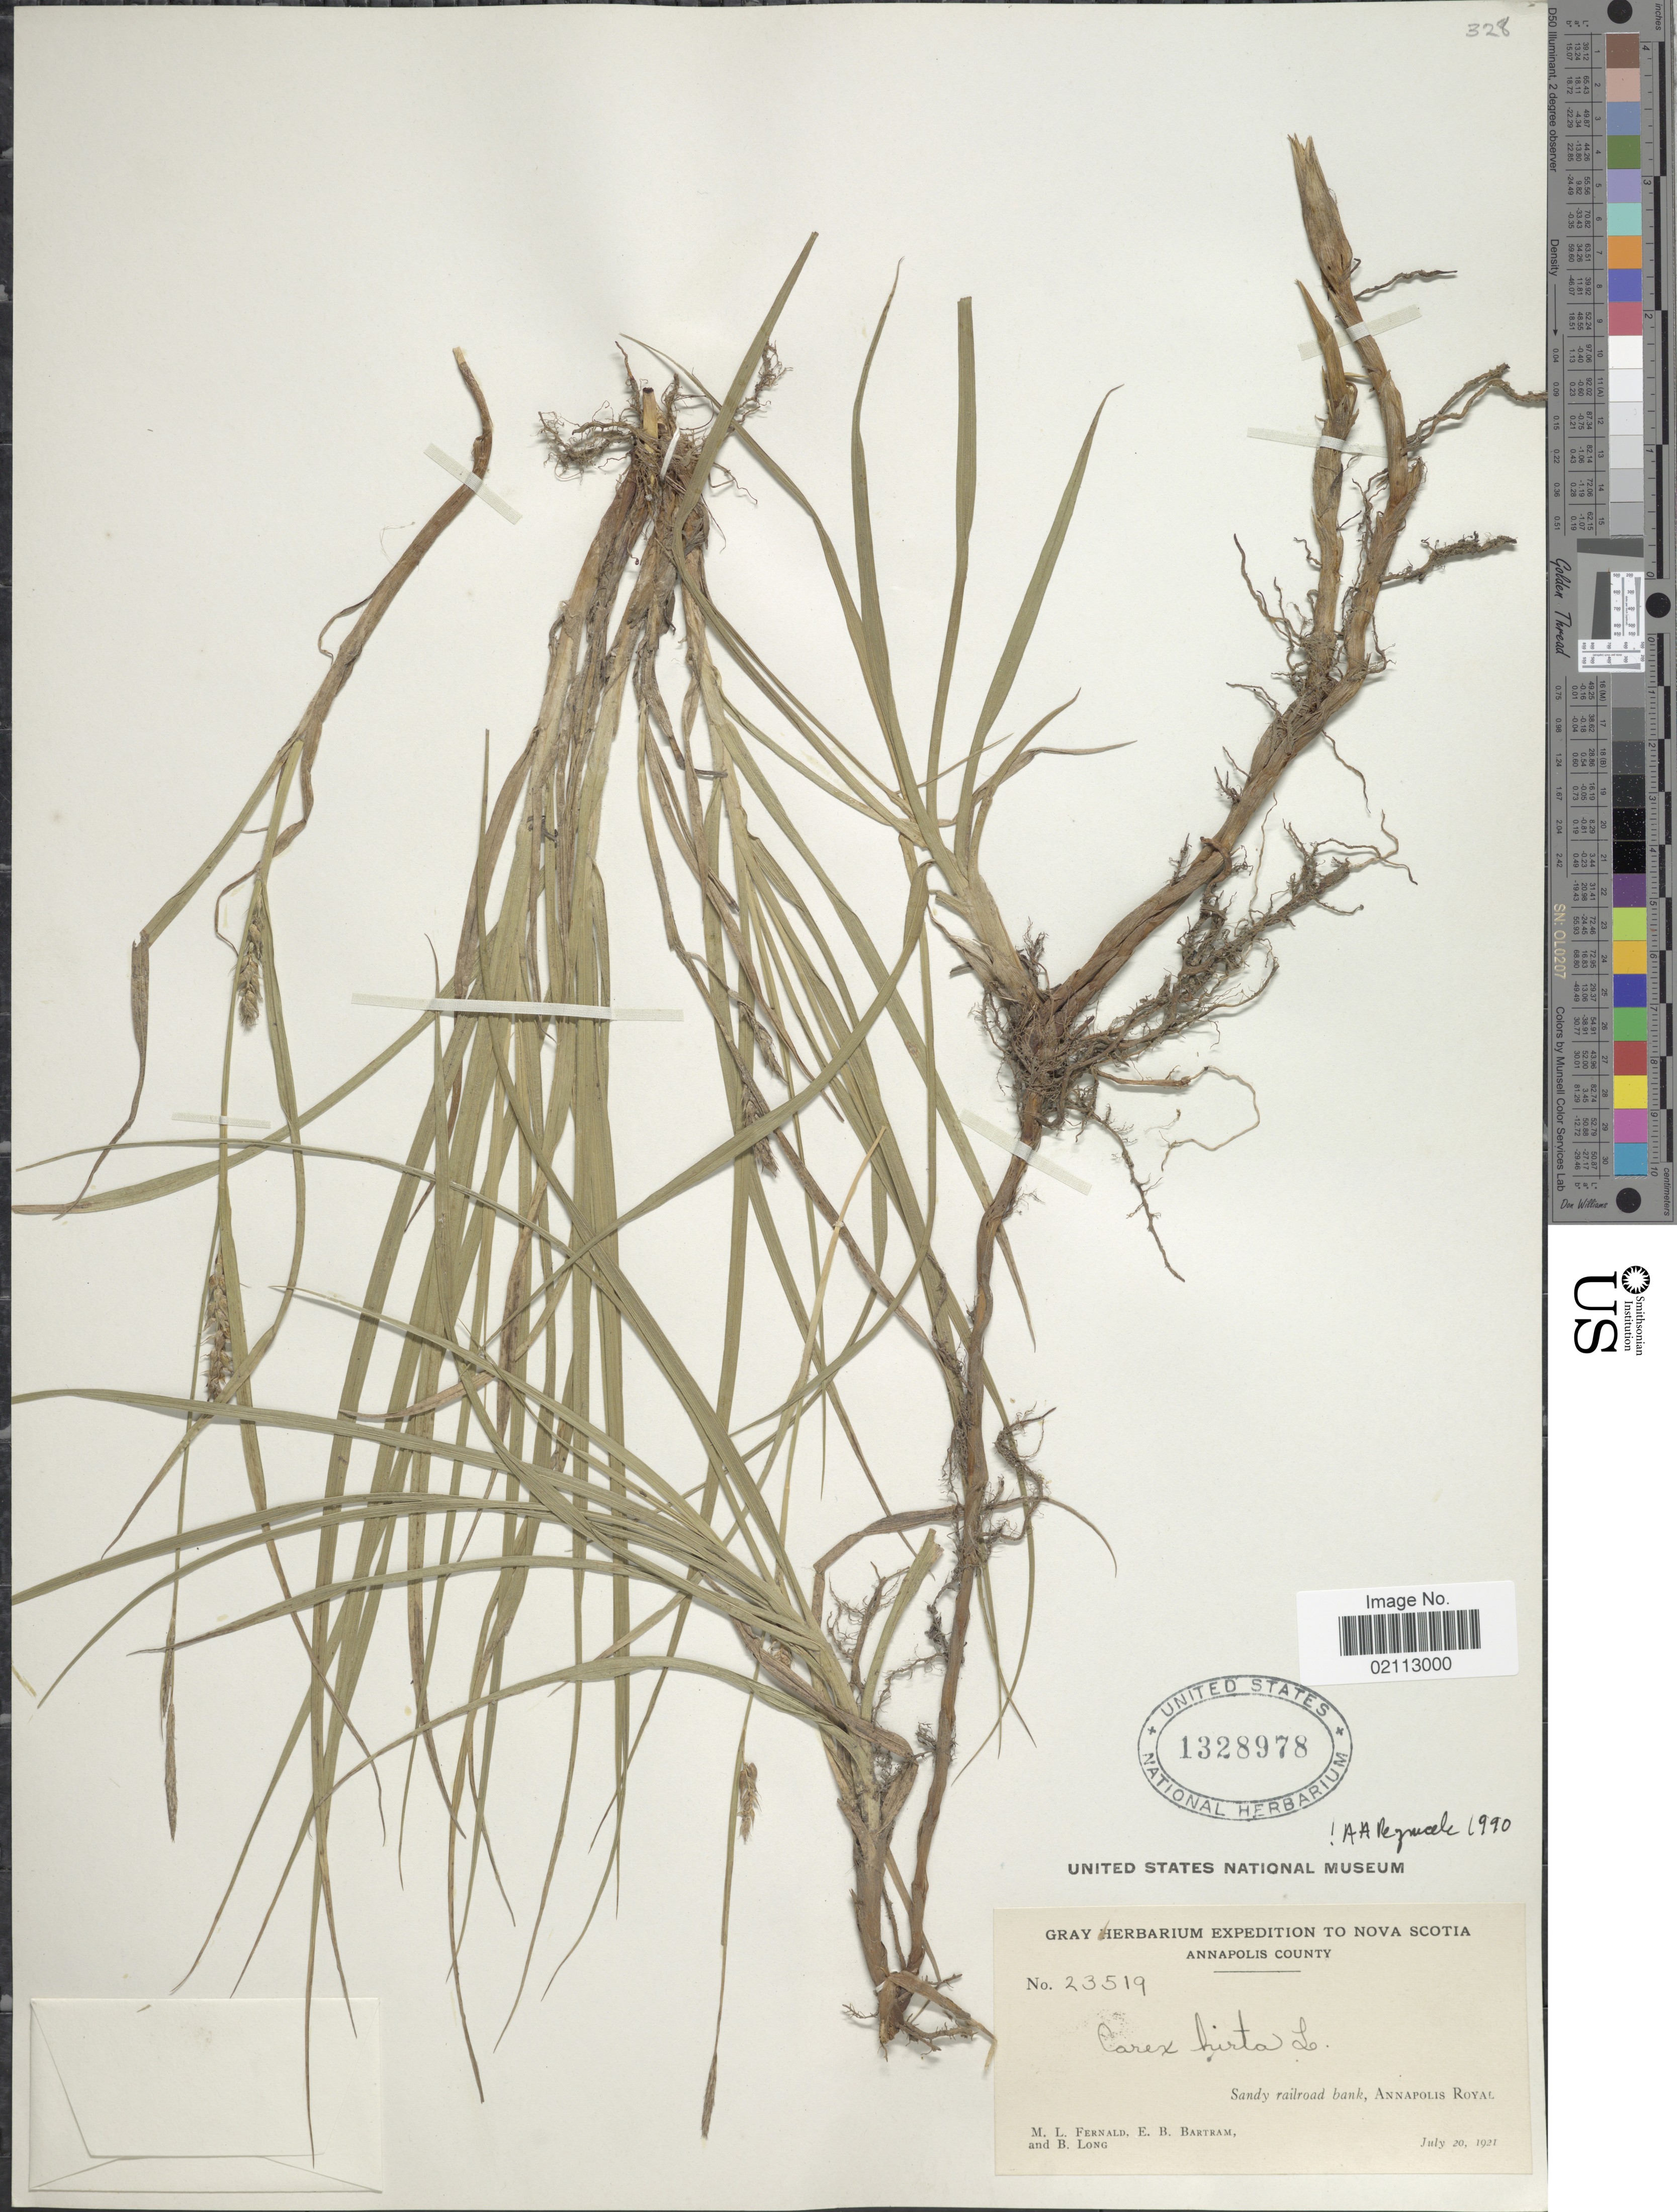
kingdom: Plantae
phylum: Tracheophyta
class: Liliopsida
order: Poales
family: Cyperaceae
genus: Carex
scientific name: Carex hirta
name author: L.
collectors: M. L. Fernald, E. B. Bartram & B. Long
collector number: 23519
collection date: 1921-07-20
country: Canada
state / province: Nova Scotia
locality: Annapolis County. Sandy railroad bank, Annapolis Royal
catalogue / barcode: US 1328978